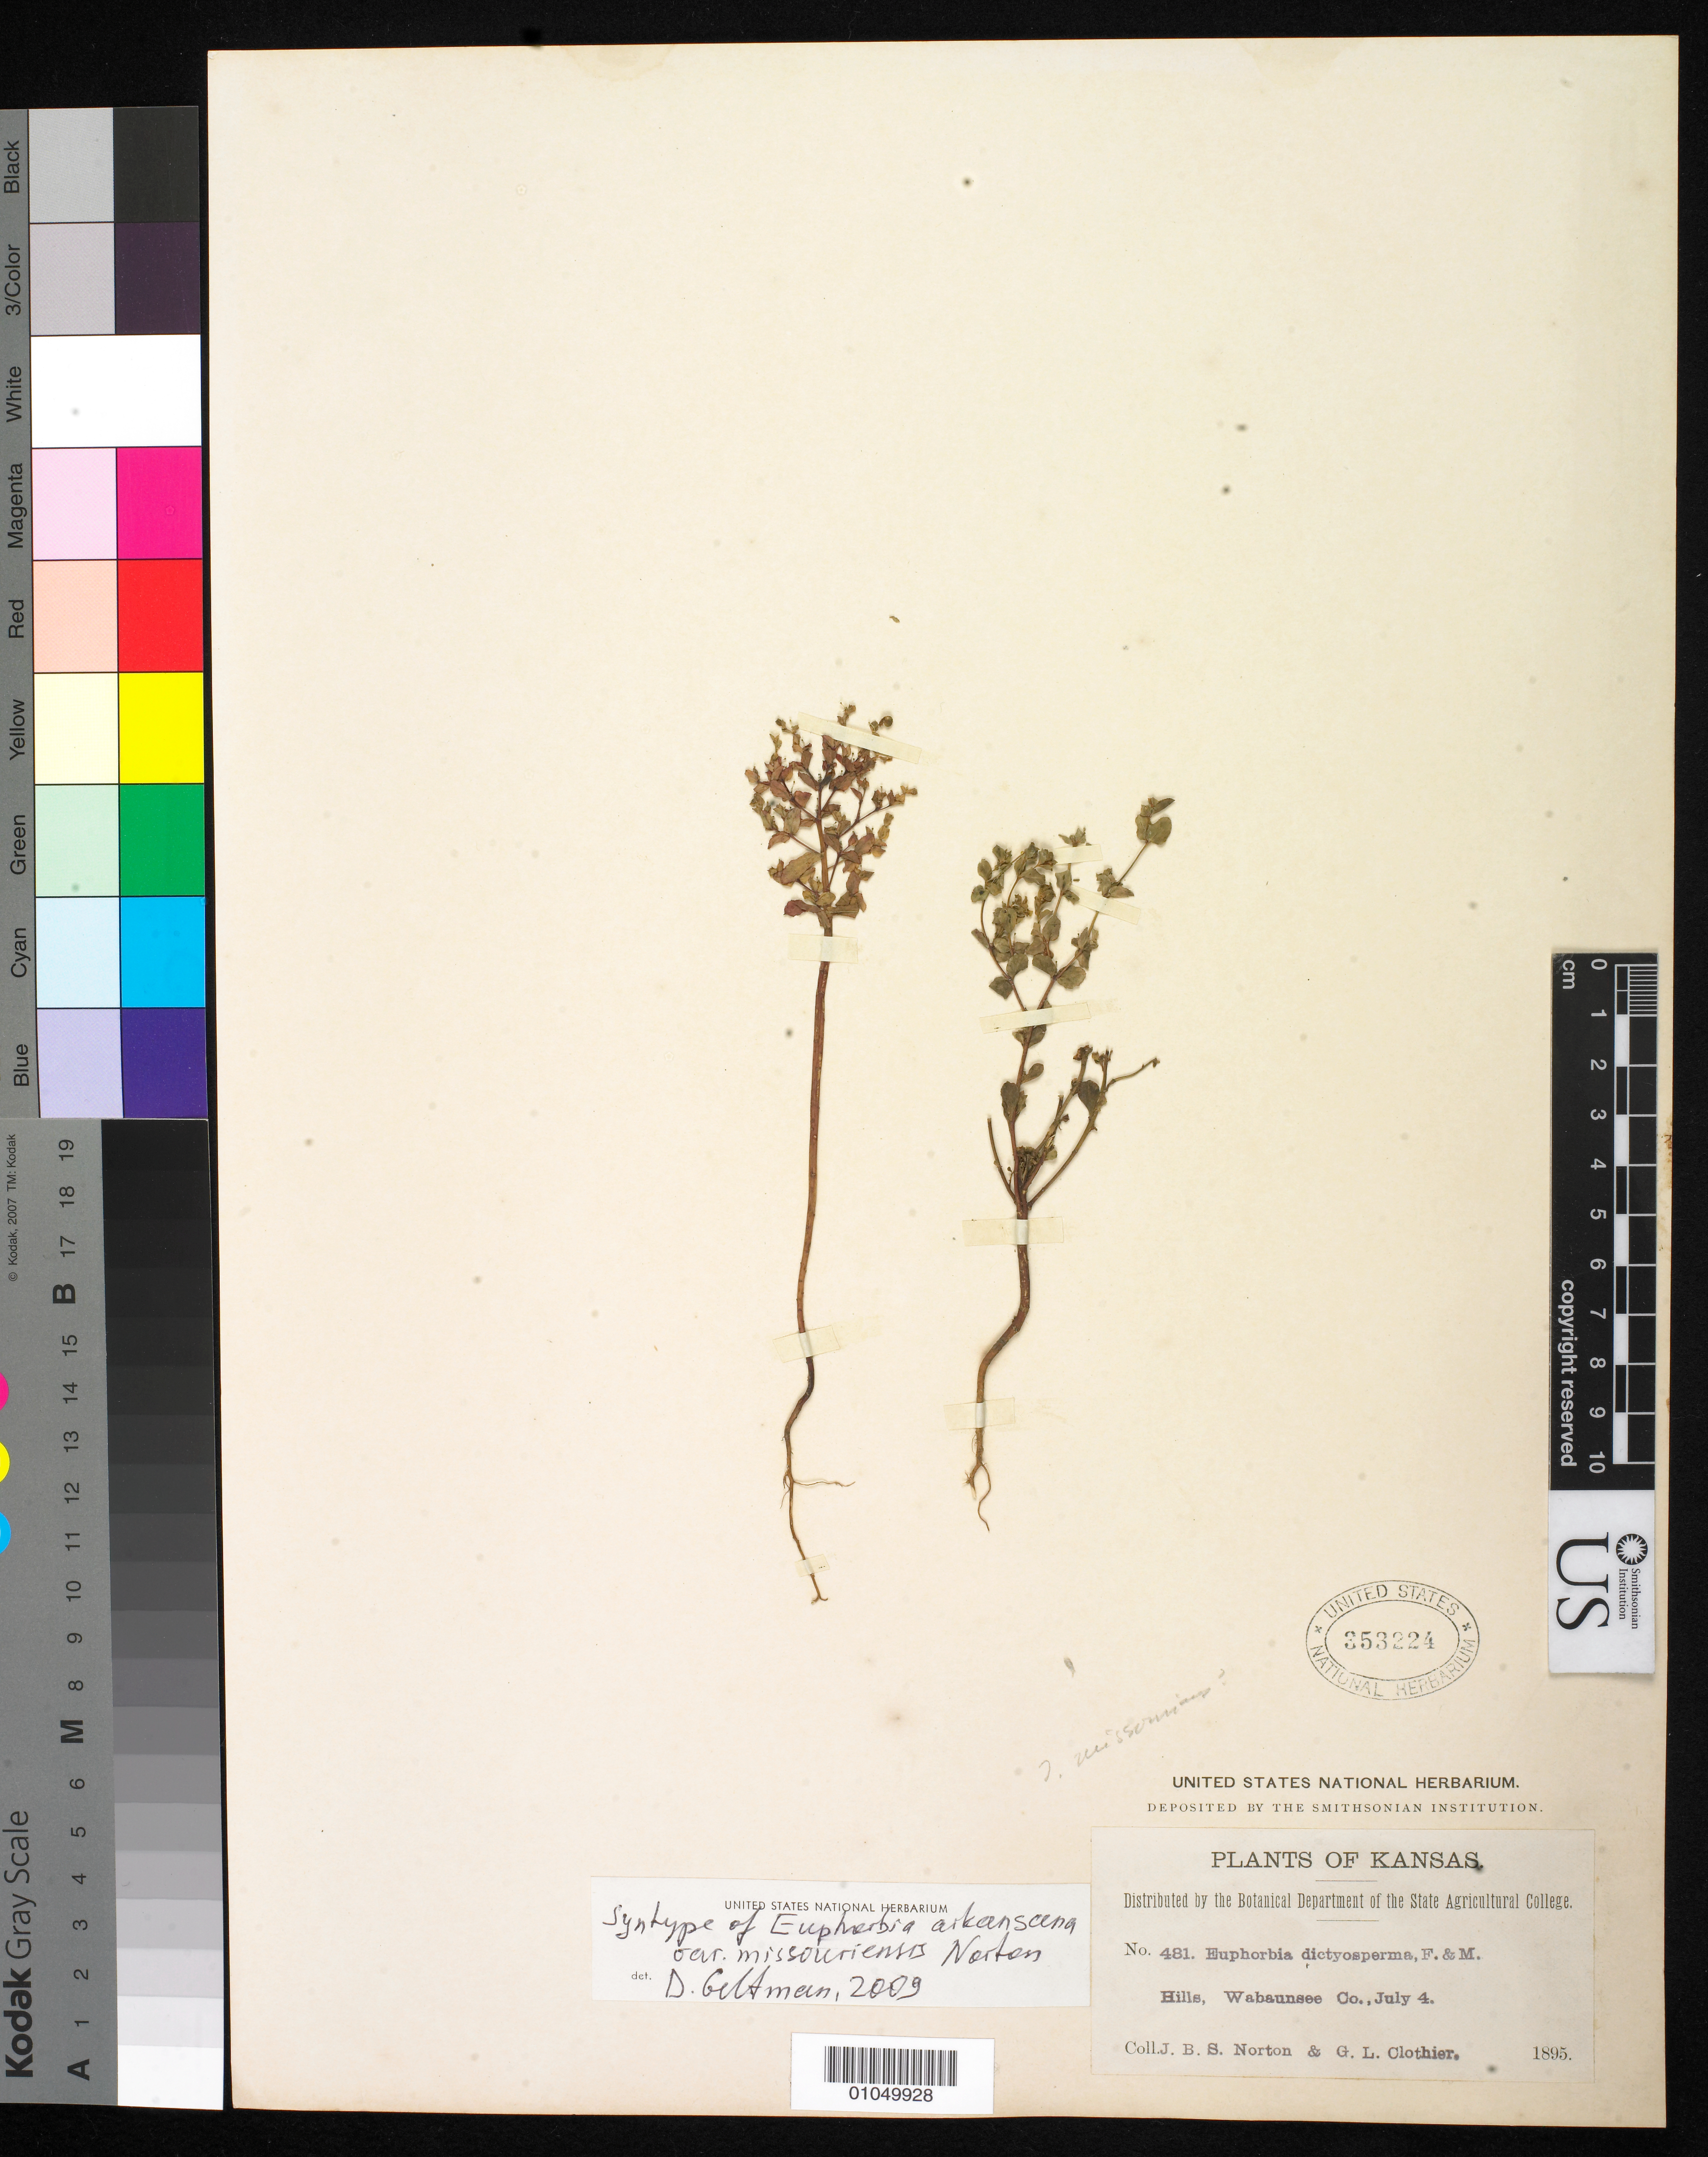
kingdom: Plantae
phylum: Tracheophyta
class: Magnoliopsida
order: Malpighiales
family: Euphorbiaceae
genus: Euphorbia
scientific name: Euphorbia arkansana var. missouriensis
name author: Norton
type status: Syntype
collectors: J. B. S. Norton & G. Clothier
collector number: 481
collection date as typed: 04 Jul 1895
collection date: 1895-07-04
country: United States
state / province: Kansas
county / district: Wabaunsee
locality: Hills, Wabaunsee Co.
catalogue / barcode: US 353224